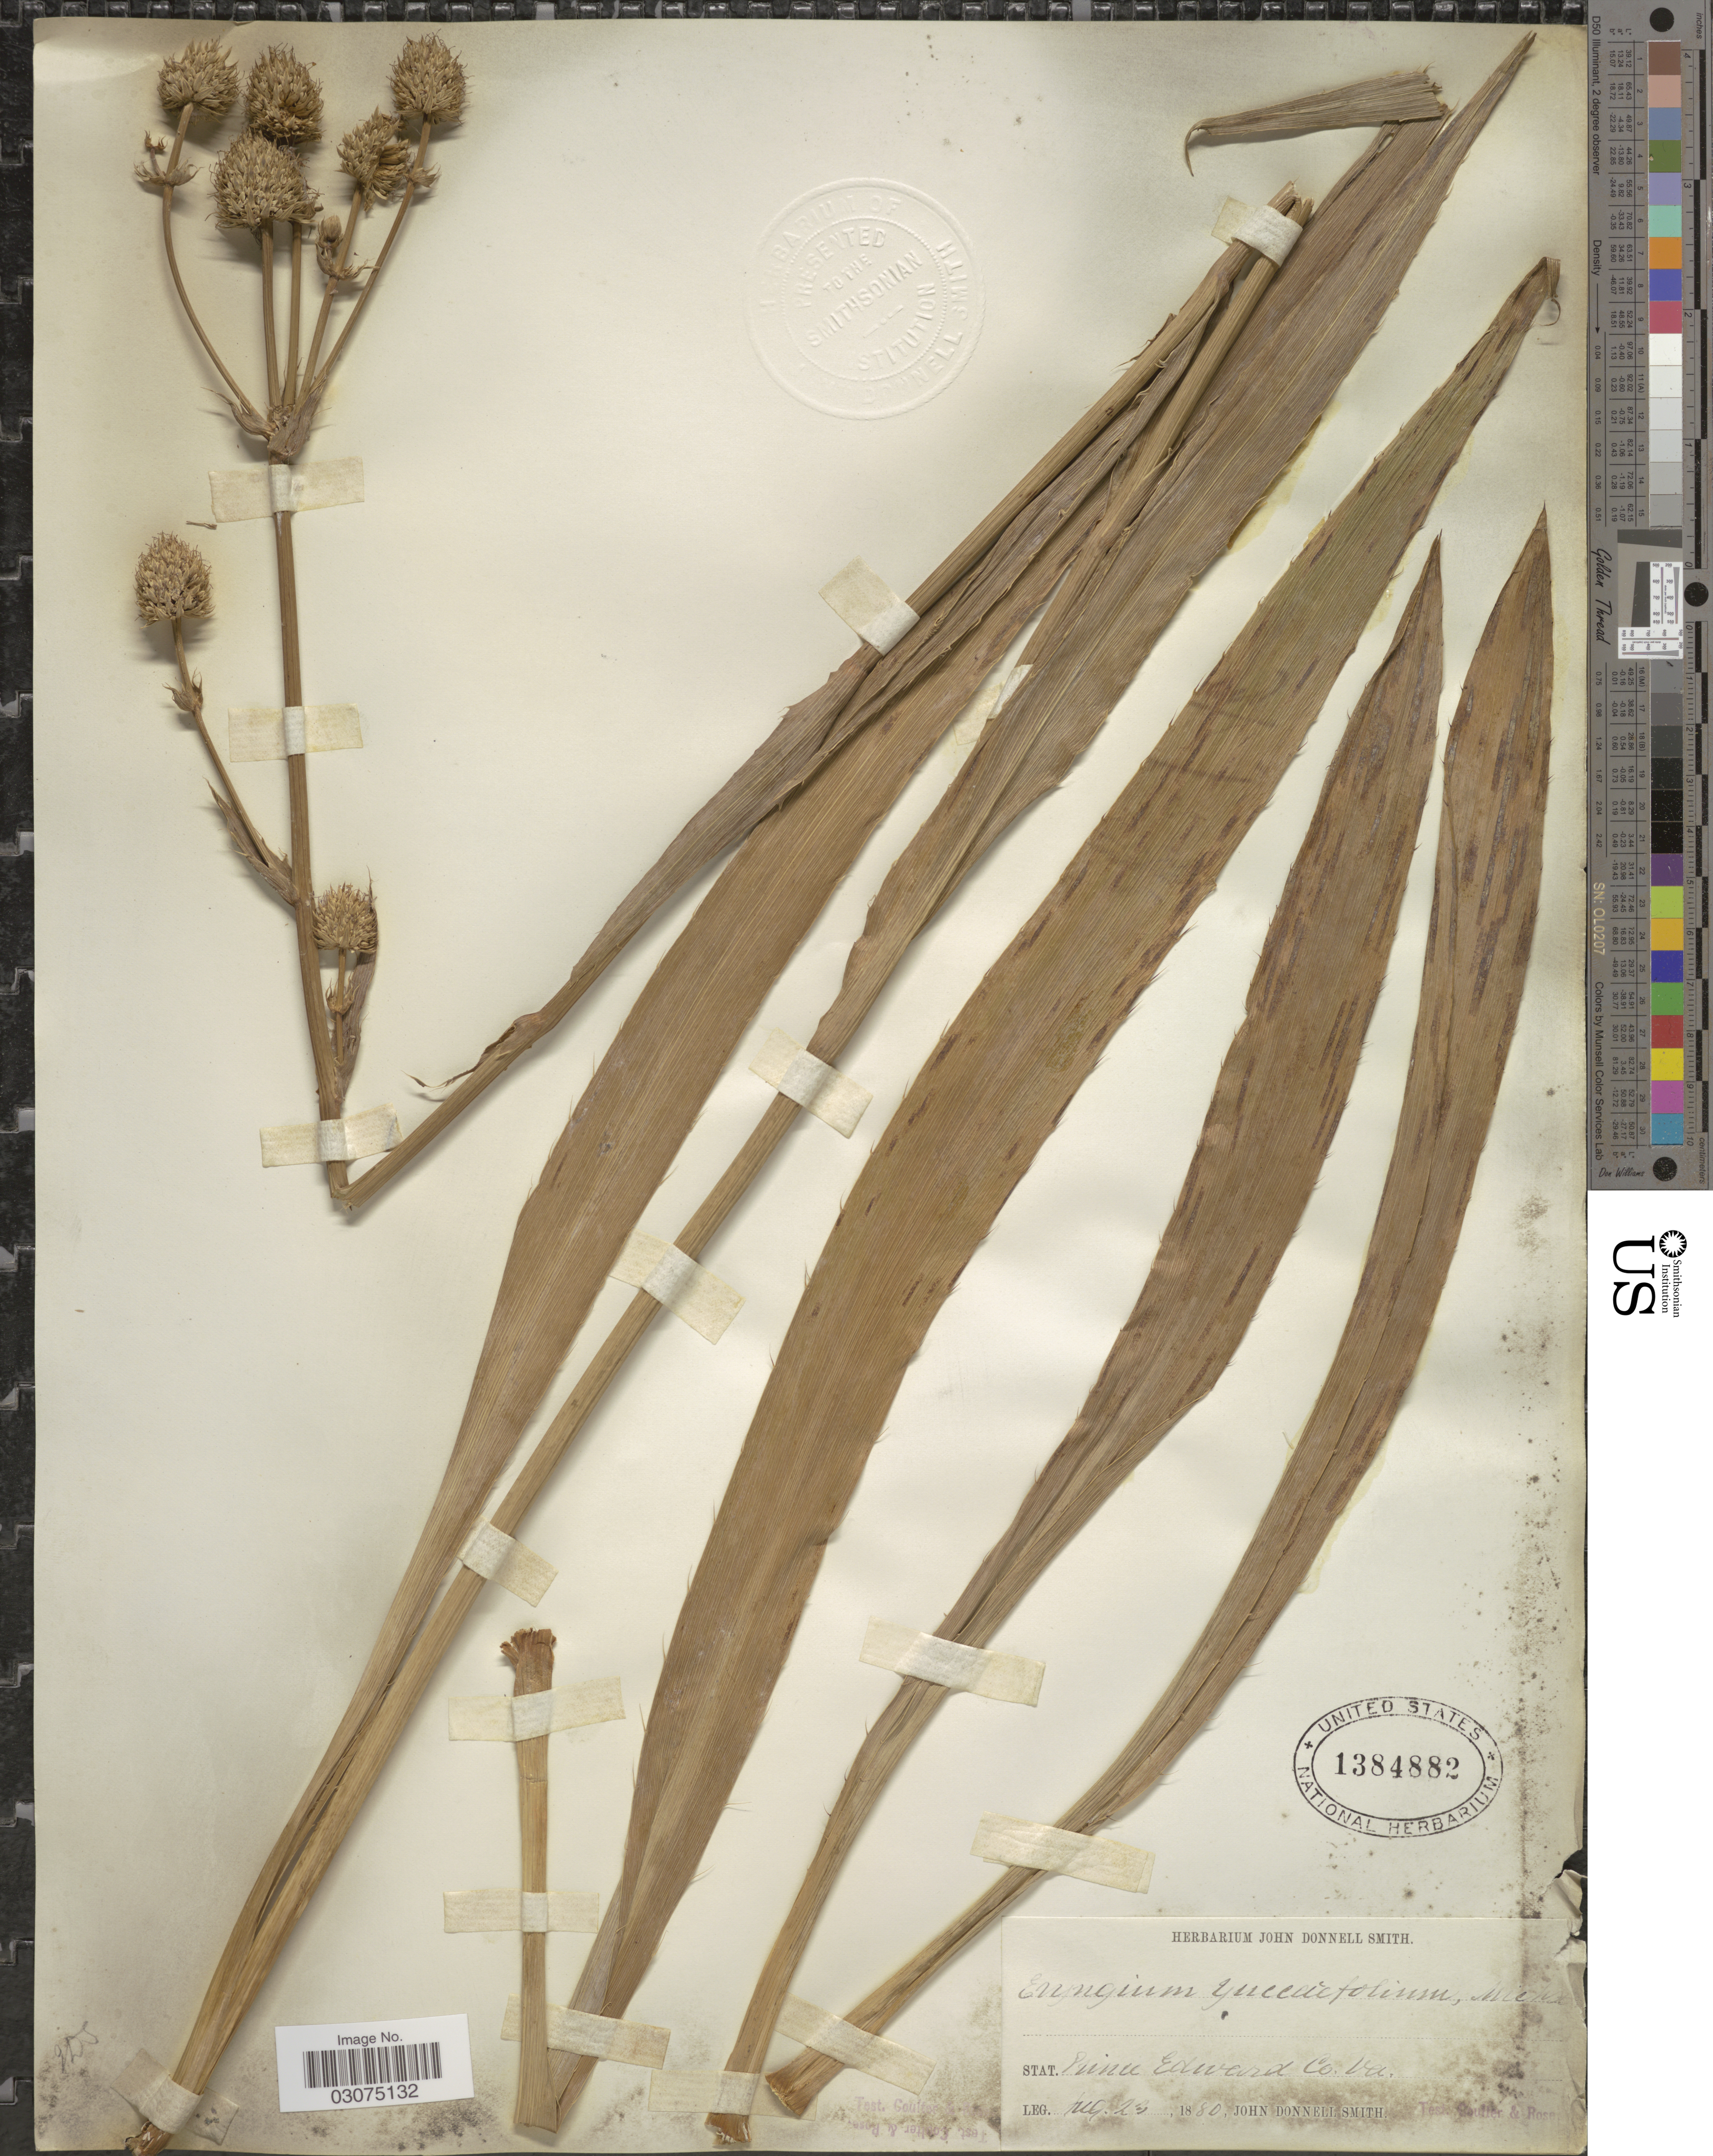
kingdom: Plantae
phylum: Tracheophyta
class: Magnoliopsida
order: Apiales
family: Apiaceae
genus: Eryngium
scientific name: Eryngium yuccifolium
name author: Michx.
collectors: J. Donnell Smith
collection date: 1880-08-23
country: United States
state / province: Virginia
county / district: Prince Edward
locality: Prince Edward Co.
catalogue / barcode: US 1384882